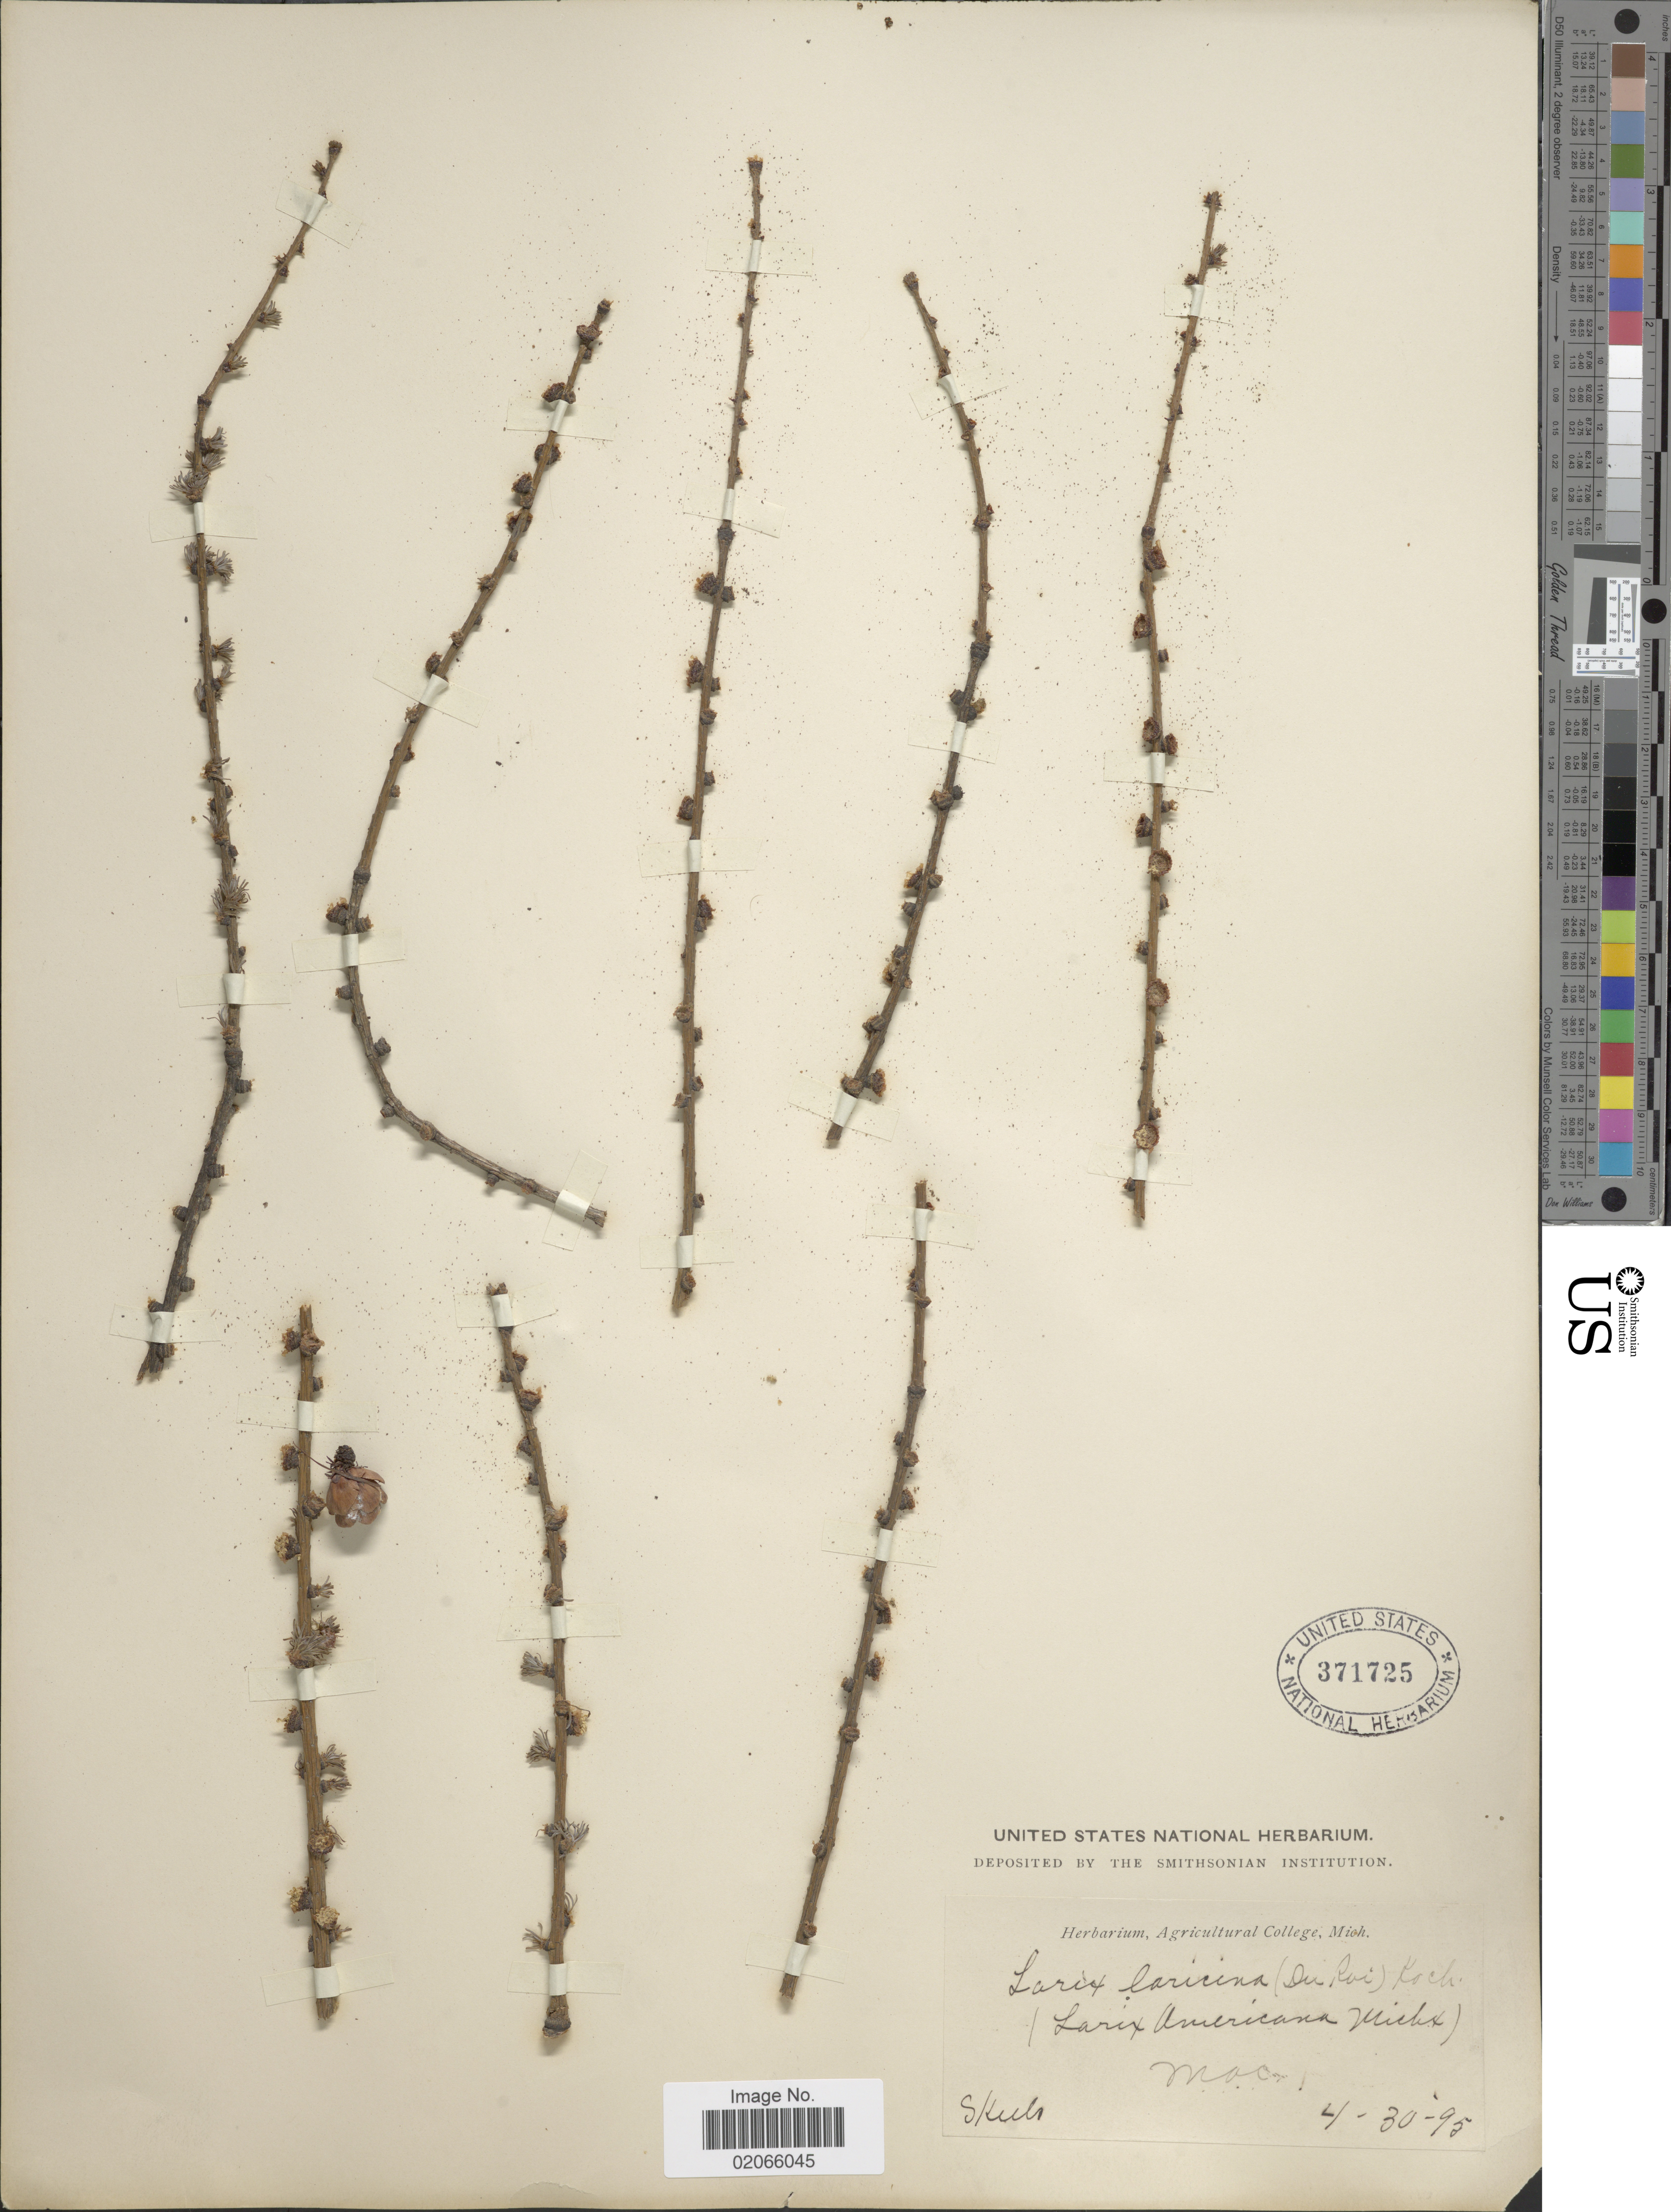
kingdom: Plantae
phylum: Tracheophyta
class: Pinopsida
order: Pinales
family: Pinaceae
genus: Larix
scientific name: Larix laricina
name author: (Du Roi) K. Koch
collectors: H. Skeels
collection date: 1895-04-30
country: United States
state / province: Michigan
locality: Mic.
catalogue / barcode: US 371725